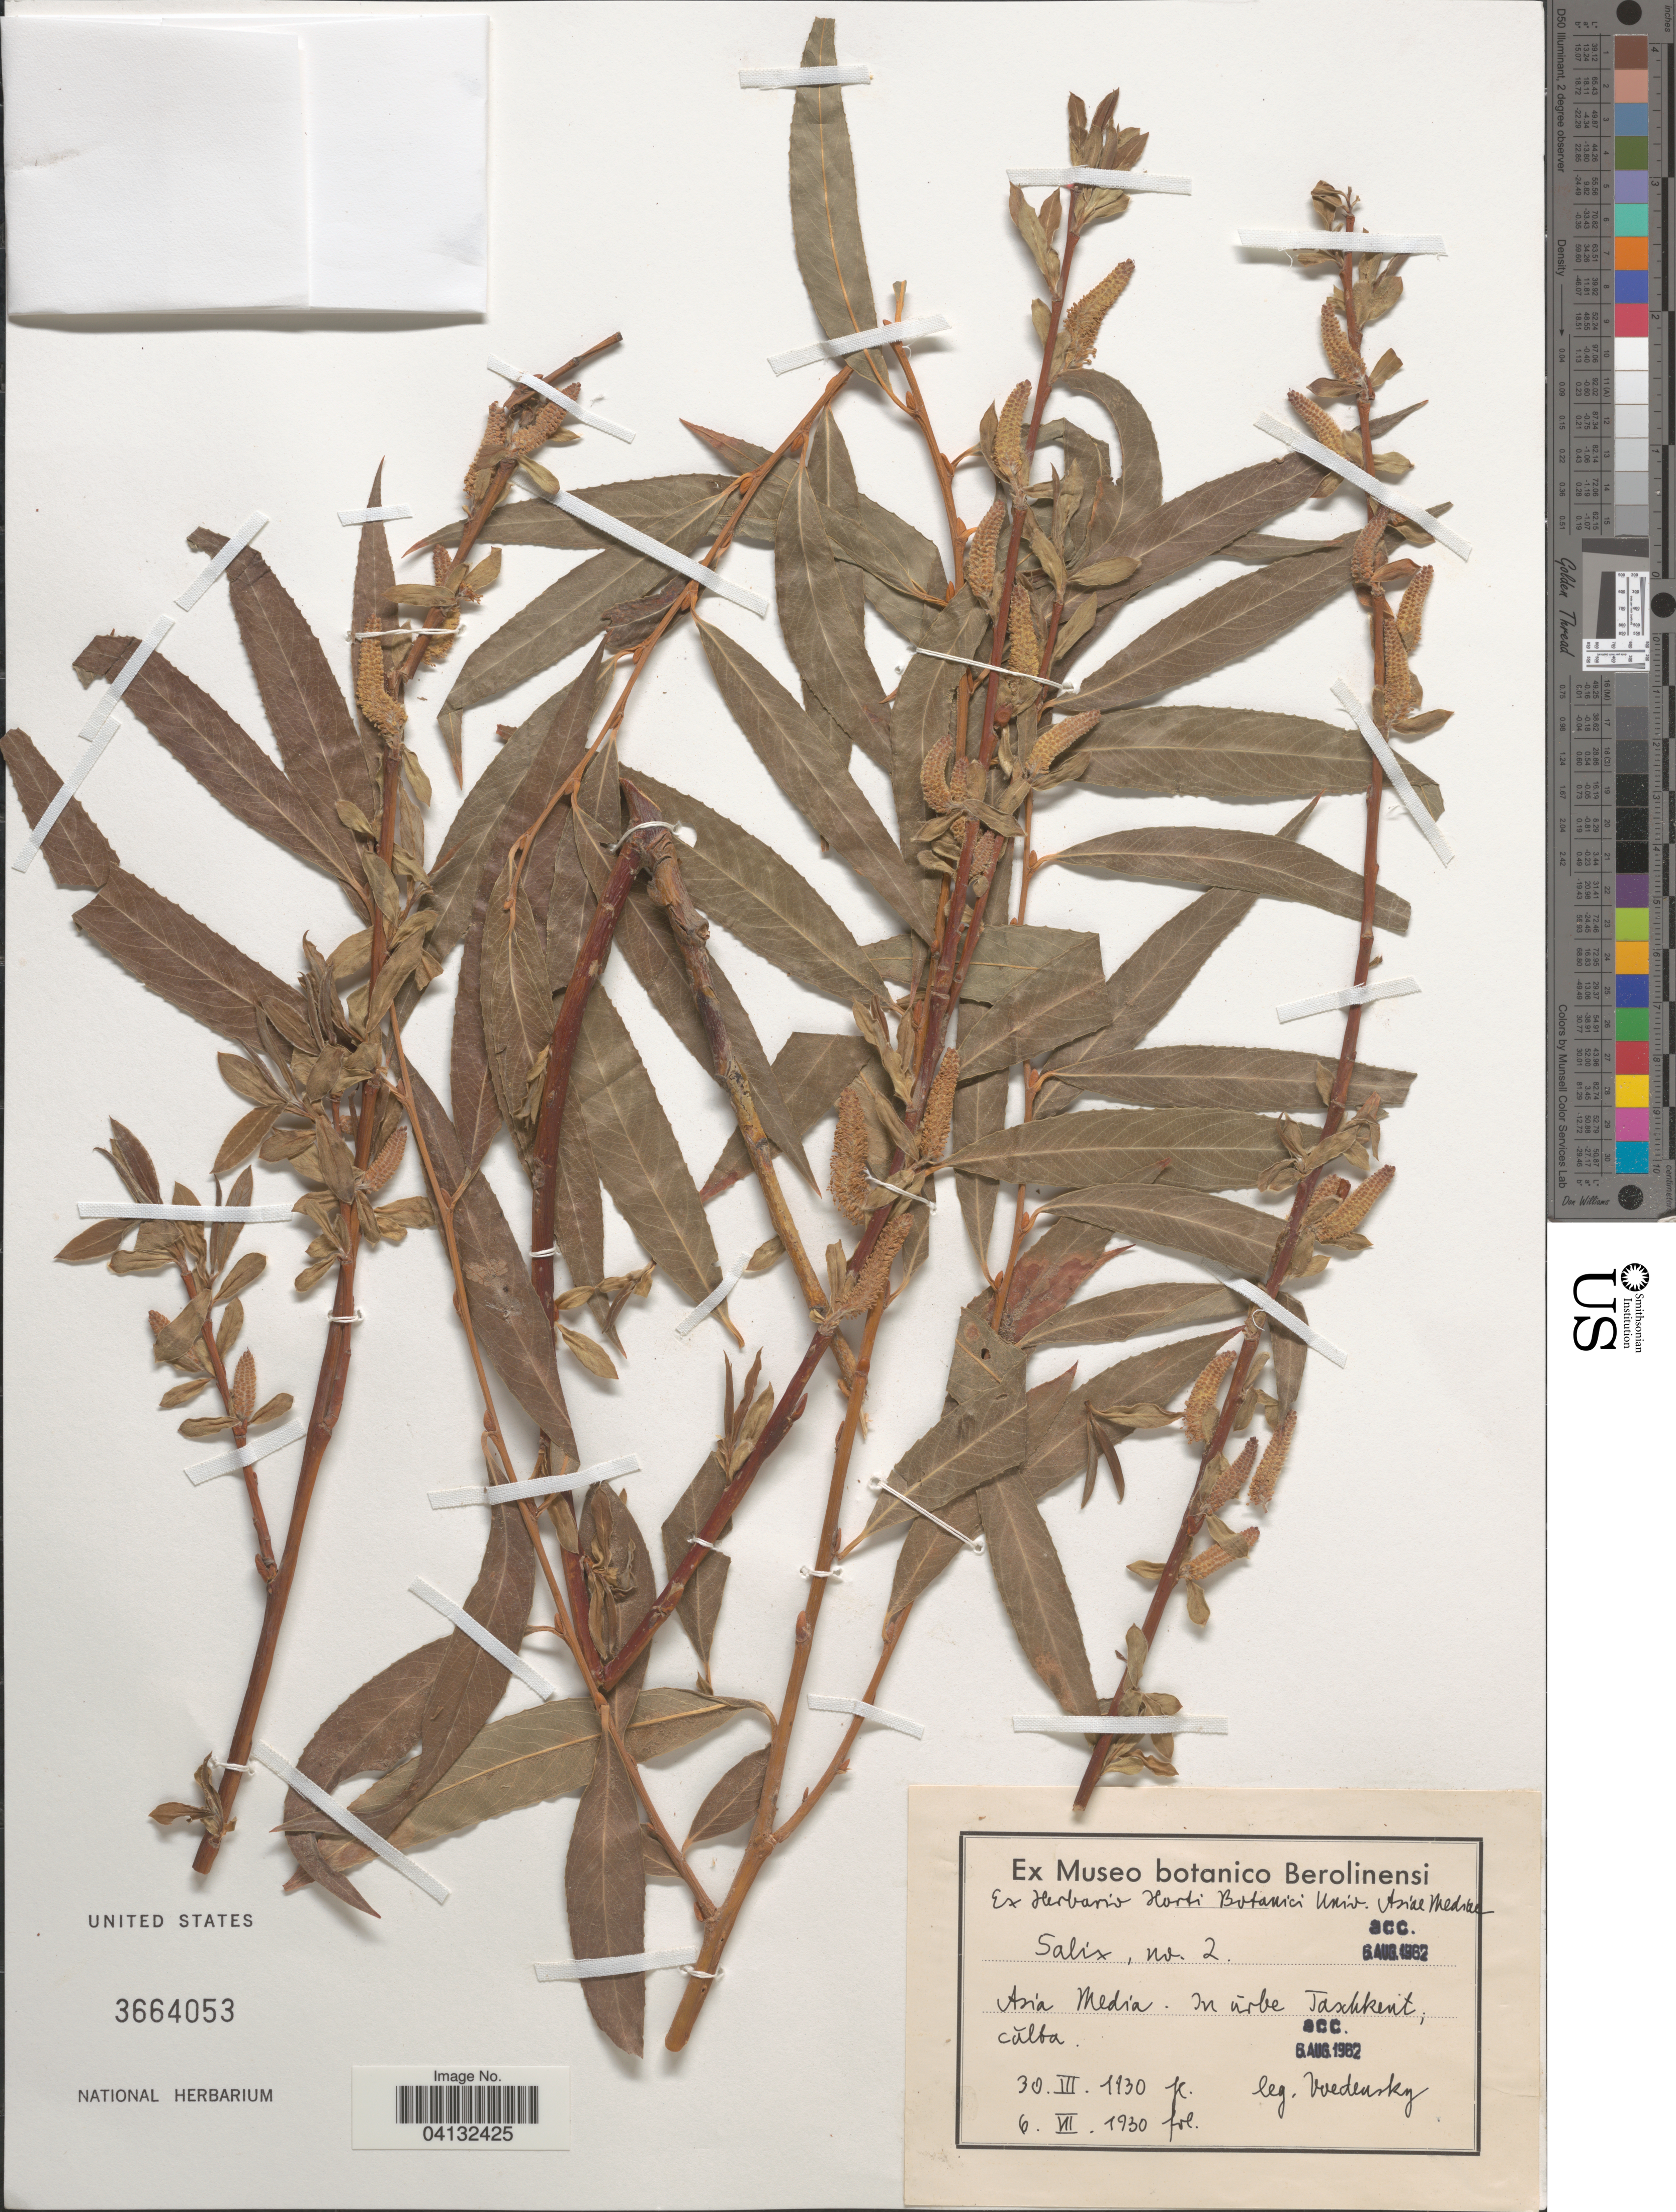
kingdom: Plantae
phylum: Tracheophyta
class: Magnoliopsida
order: Malpighiales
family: Salicaceae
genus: Salix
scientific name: Salix cordata x S. sericea Marshall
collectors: Vvedensky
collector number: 2?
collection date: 1930-03-30/1930-07-06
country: Uzbekistan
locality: Asia Media. In úrbe Taschkent; cǔlta.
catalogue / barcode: US 3664053